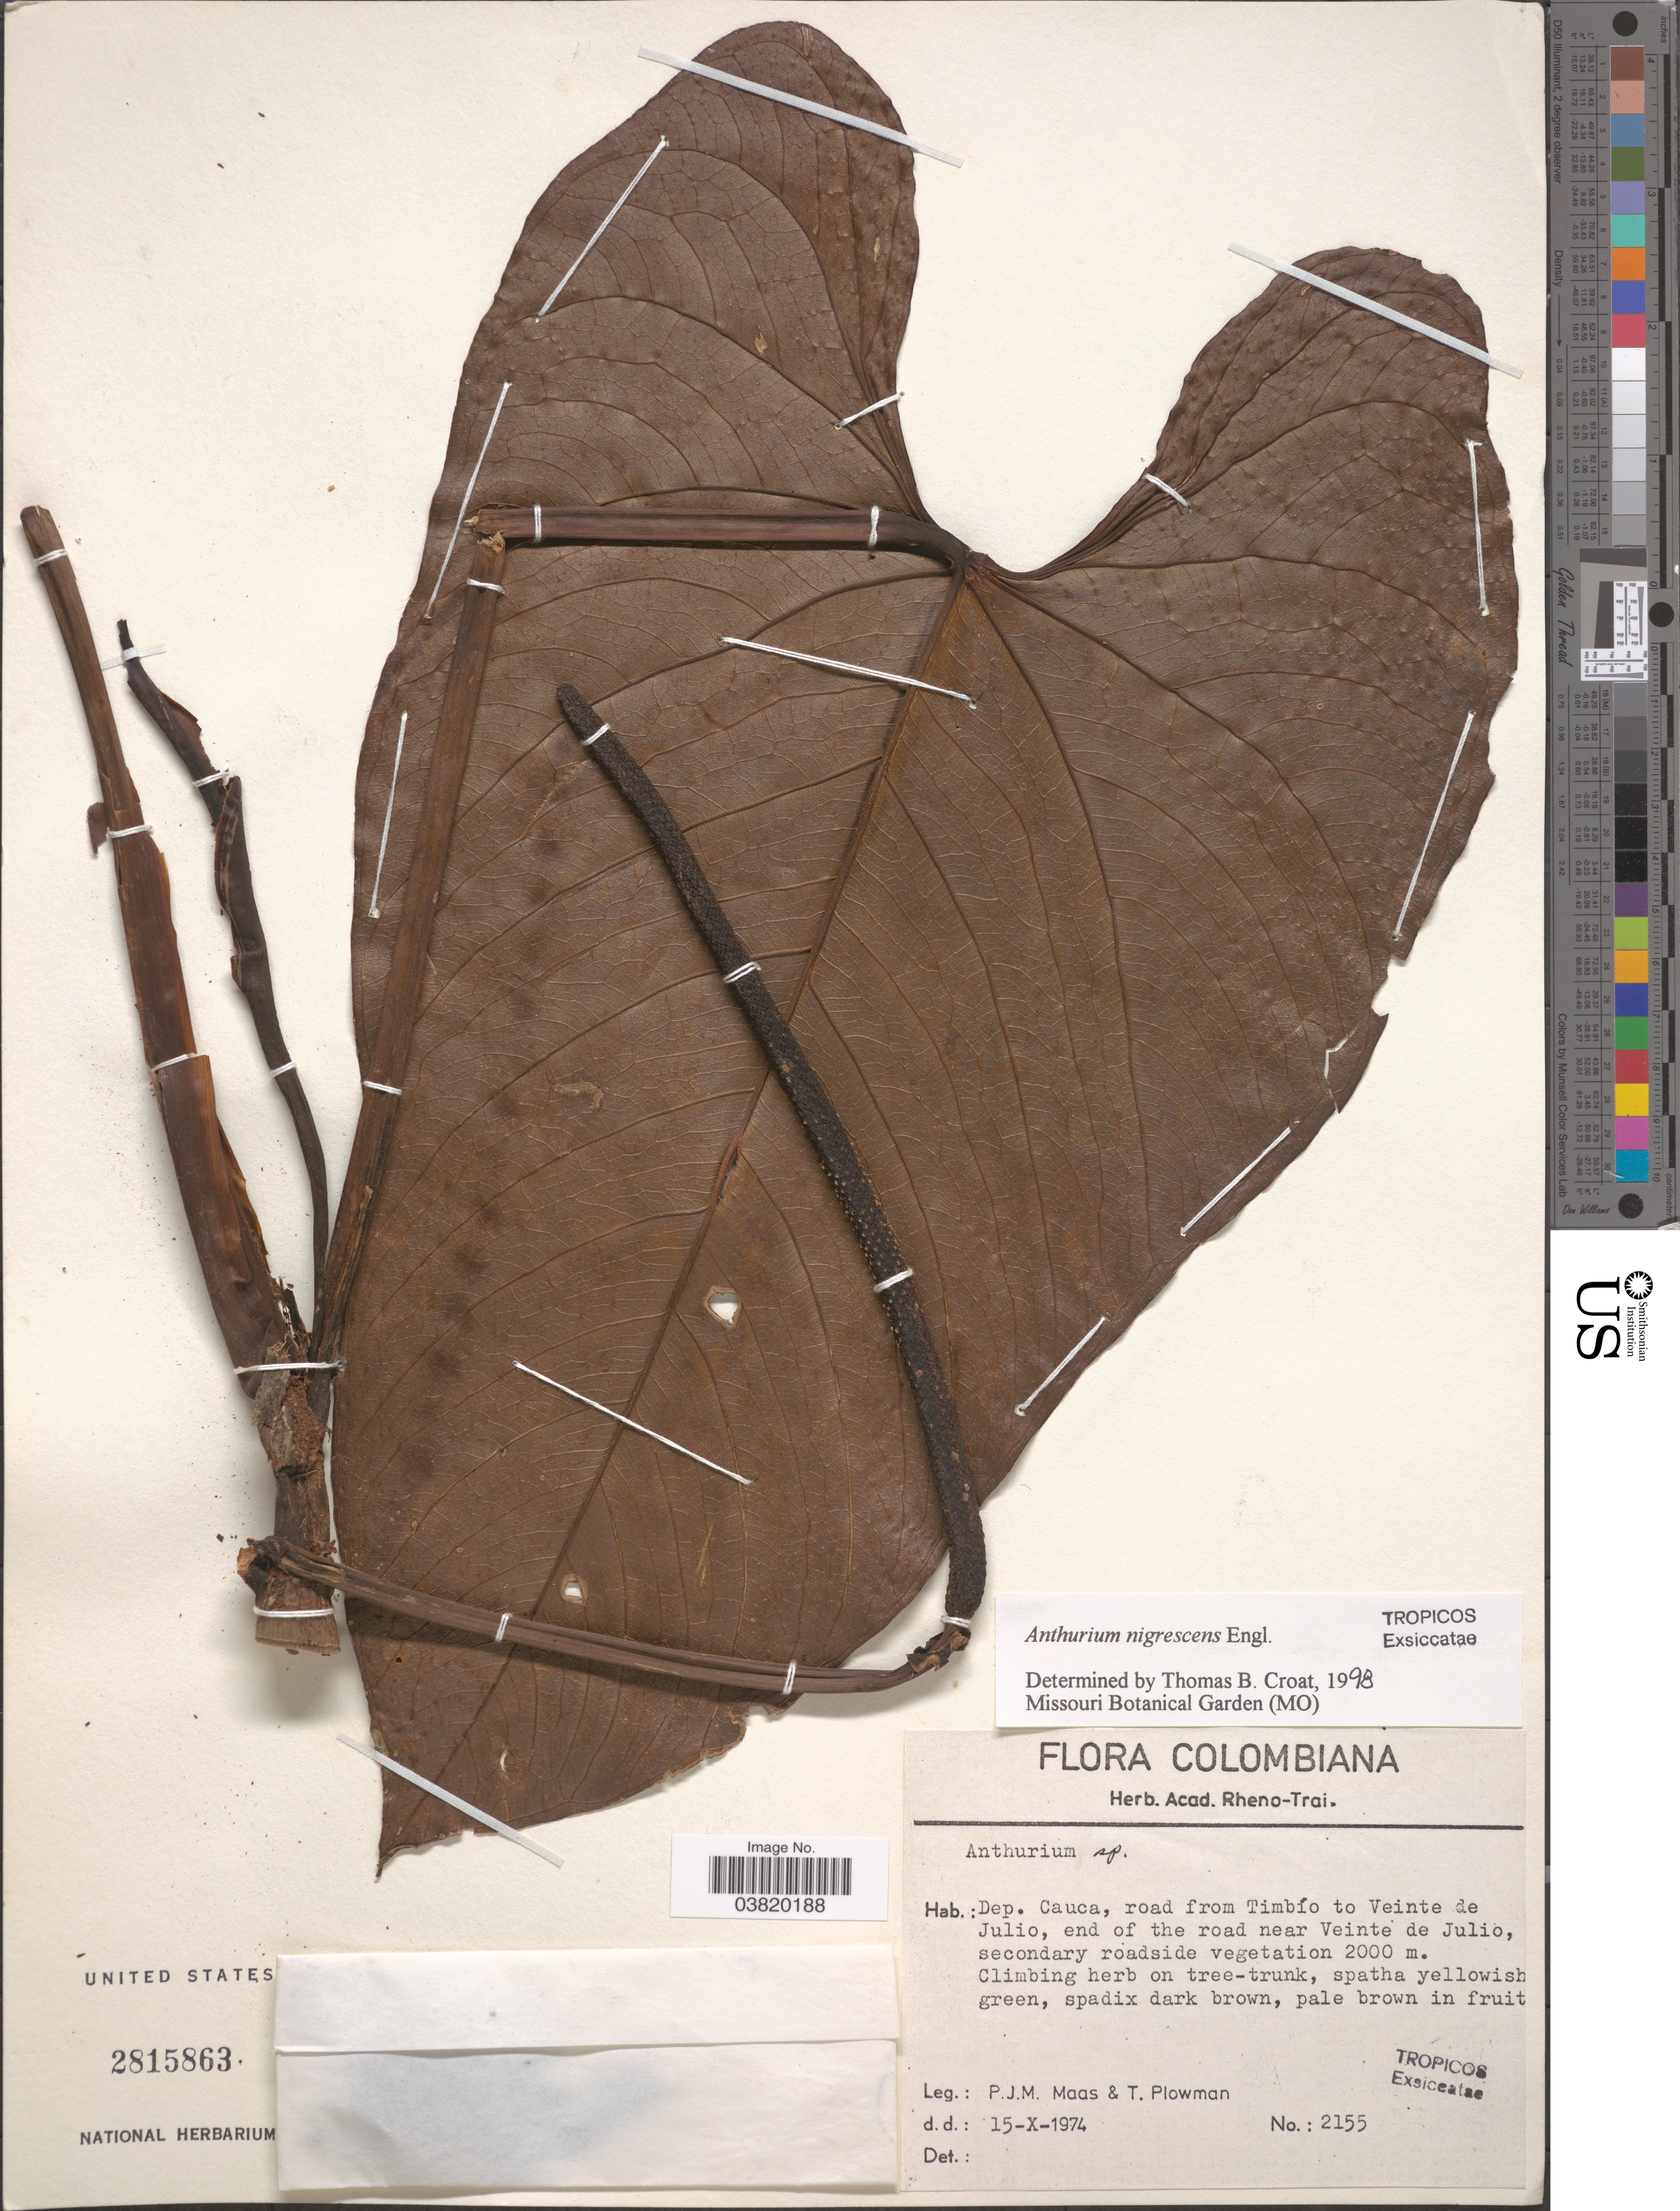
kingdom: Plantae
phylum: Tracheophyta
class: Liliopsida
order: Alismatales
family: Araceae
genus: Anthurium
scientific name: Anthurium nigrescens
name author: Engl.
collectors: P. Maas & T. Plowman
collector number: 2155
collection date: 1974-10-15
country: Colombia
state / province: Cauca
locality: Dep. Cauca, road from Timnío to Veinte de Julio, end of the road near Veinte de Julio.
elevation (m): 2000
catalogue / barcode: US 2815863